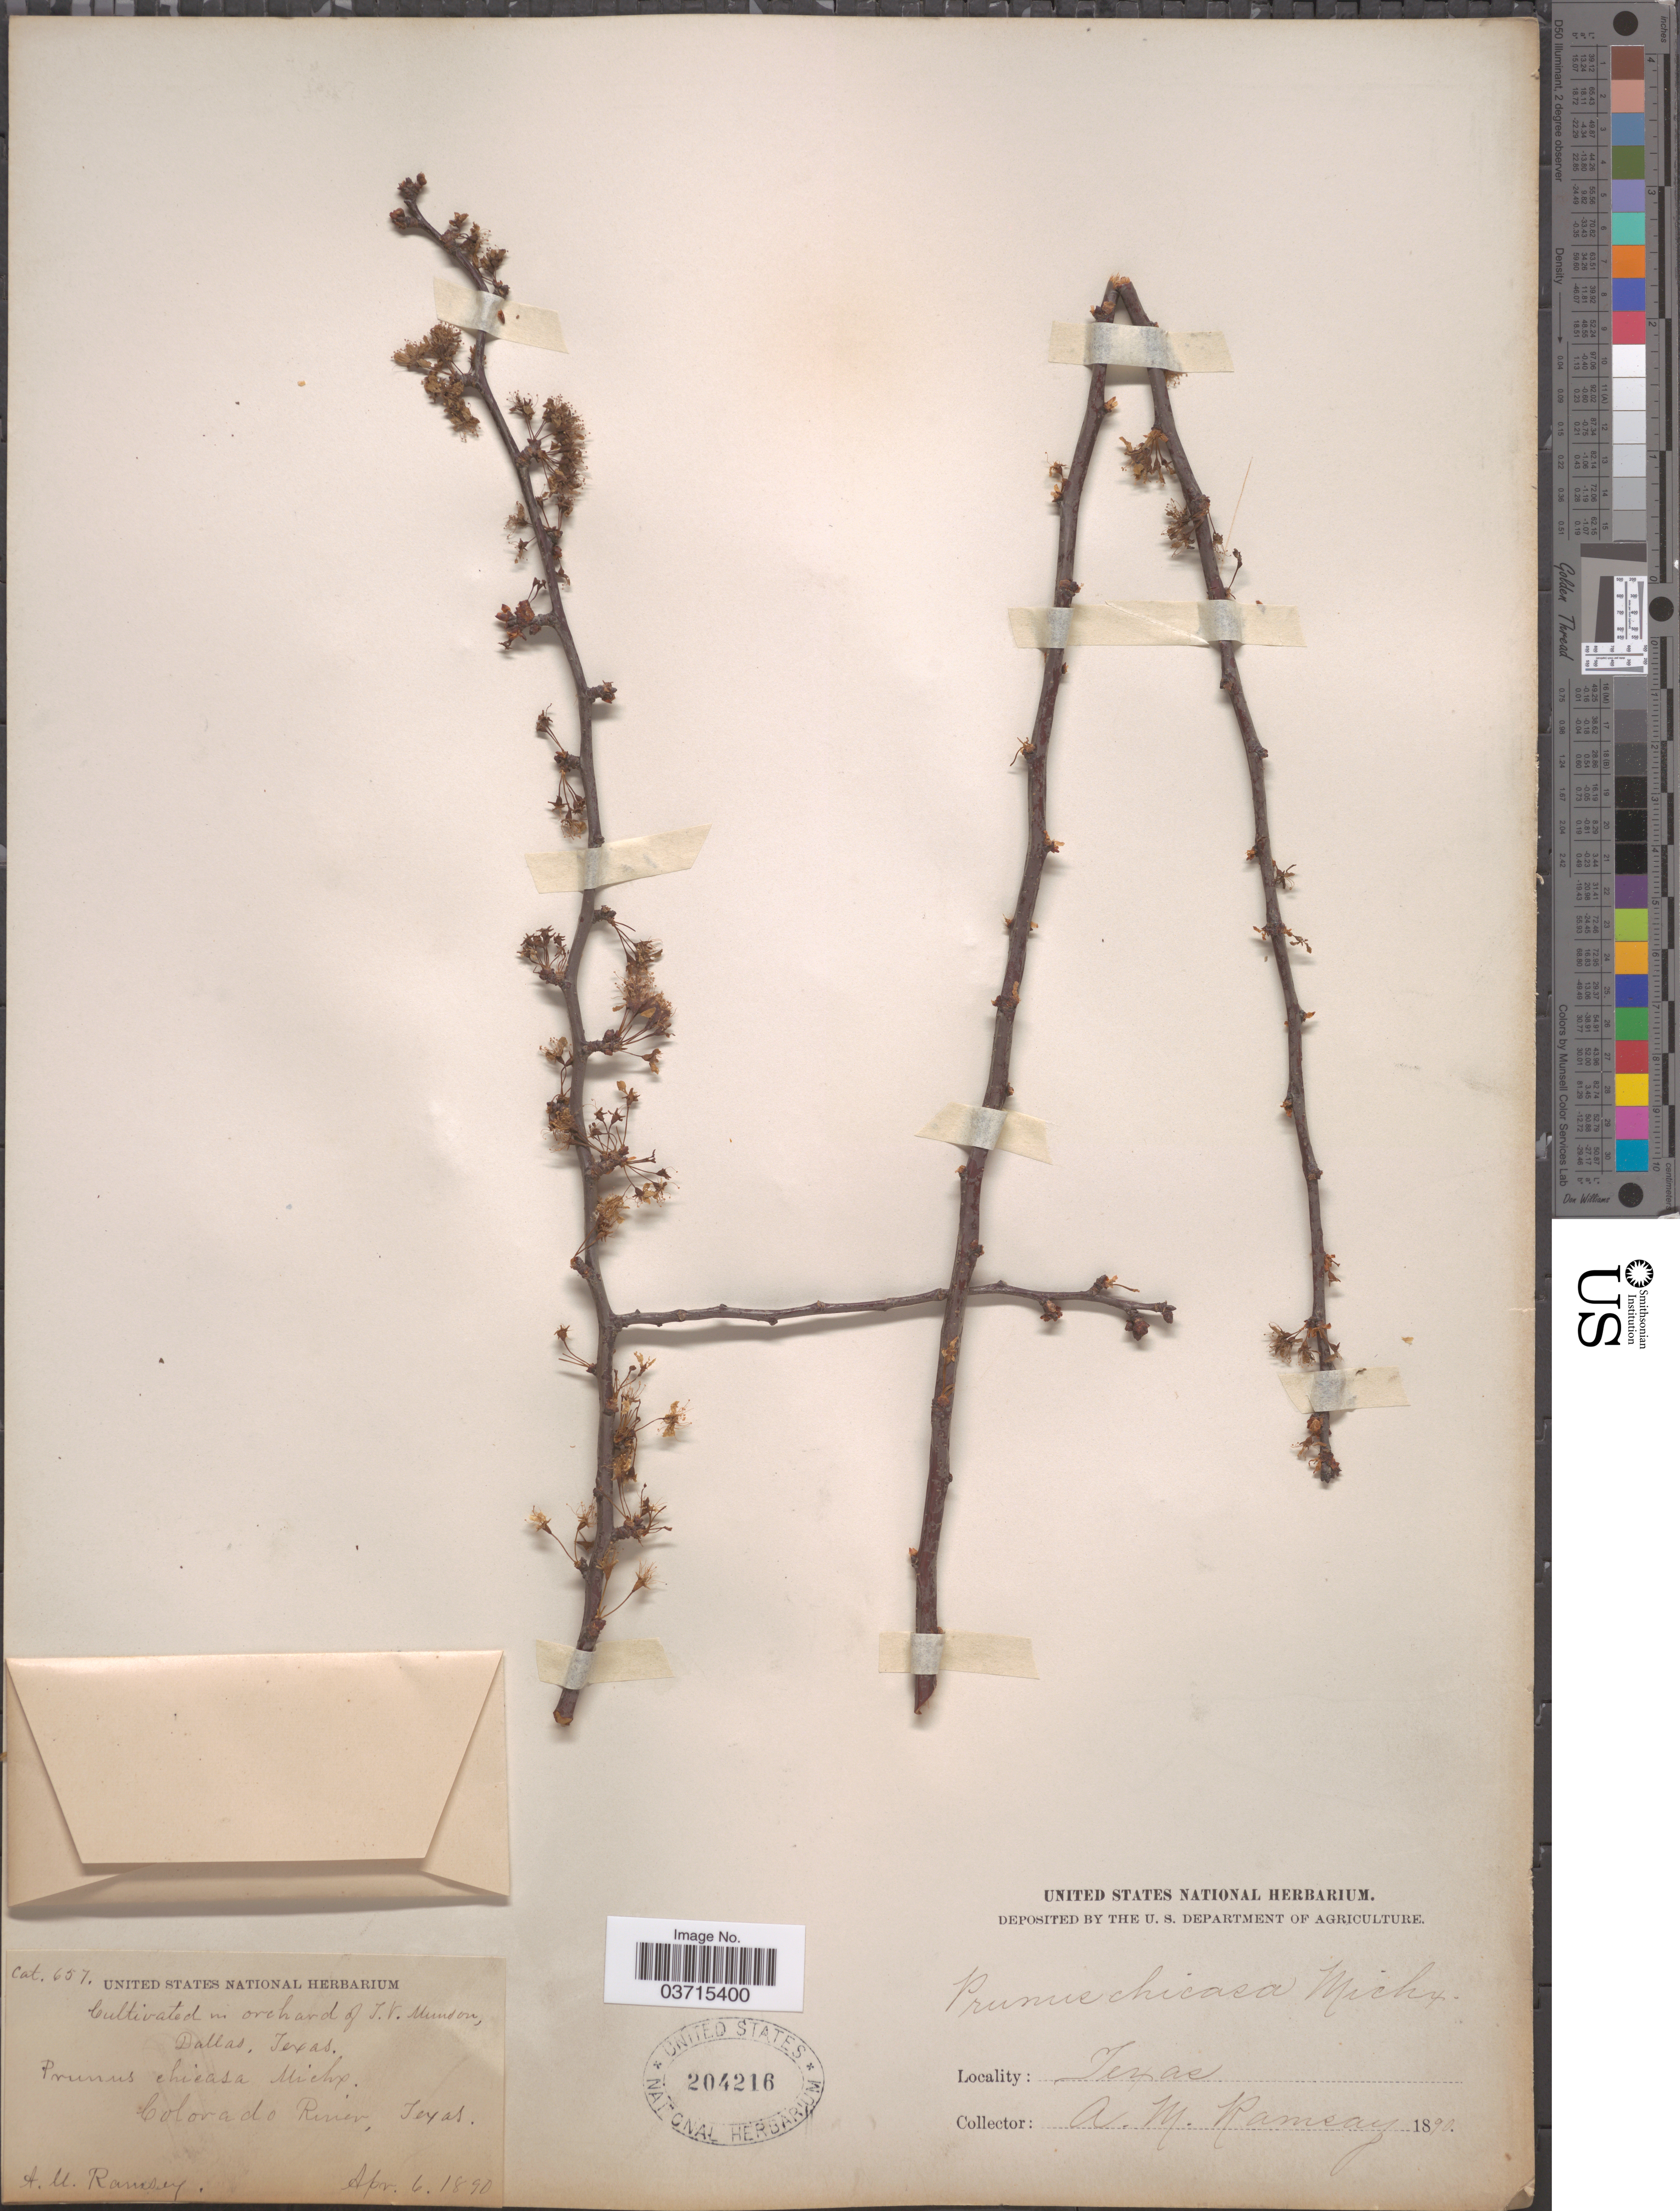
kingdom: Plantae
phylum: Tracheophyta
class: Magnoliopsida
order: Rosales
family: Rosaceae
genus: Prunus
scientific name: Prunus angustifolia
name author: Marshall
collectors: A. Ramsay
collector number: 657?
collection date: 1890-04-06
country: United States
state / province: Texas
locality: Dallas. Colorado River.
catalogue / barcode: US 204216